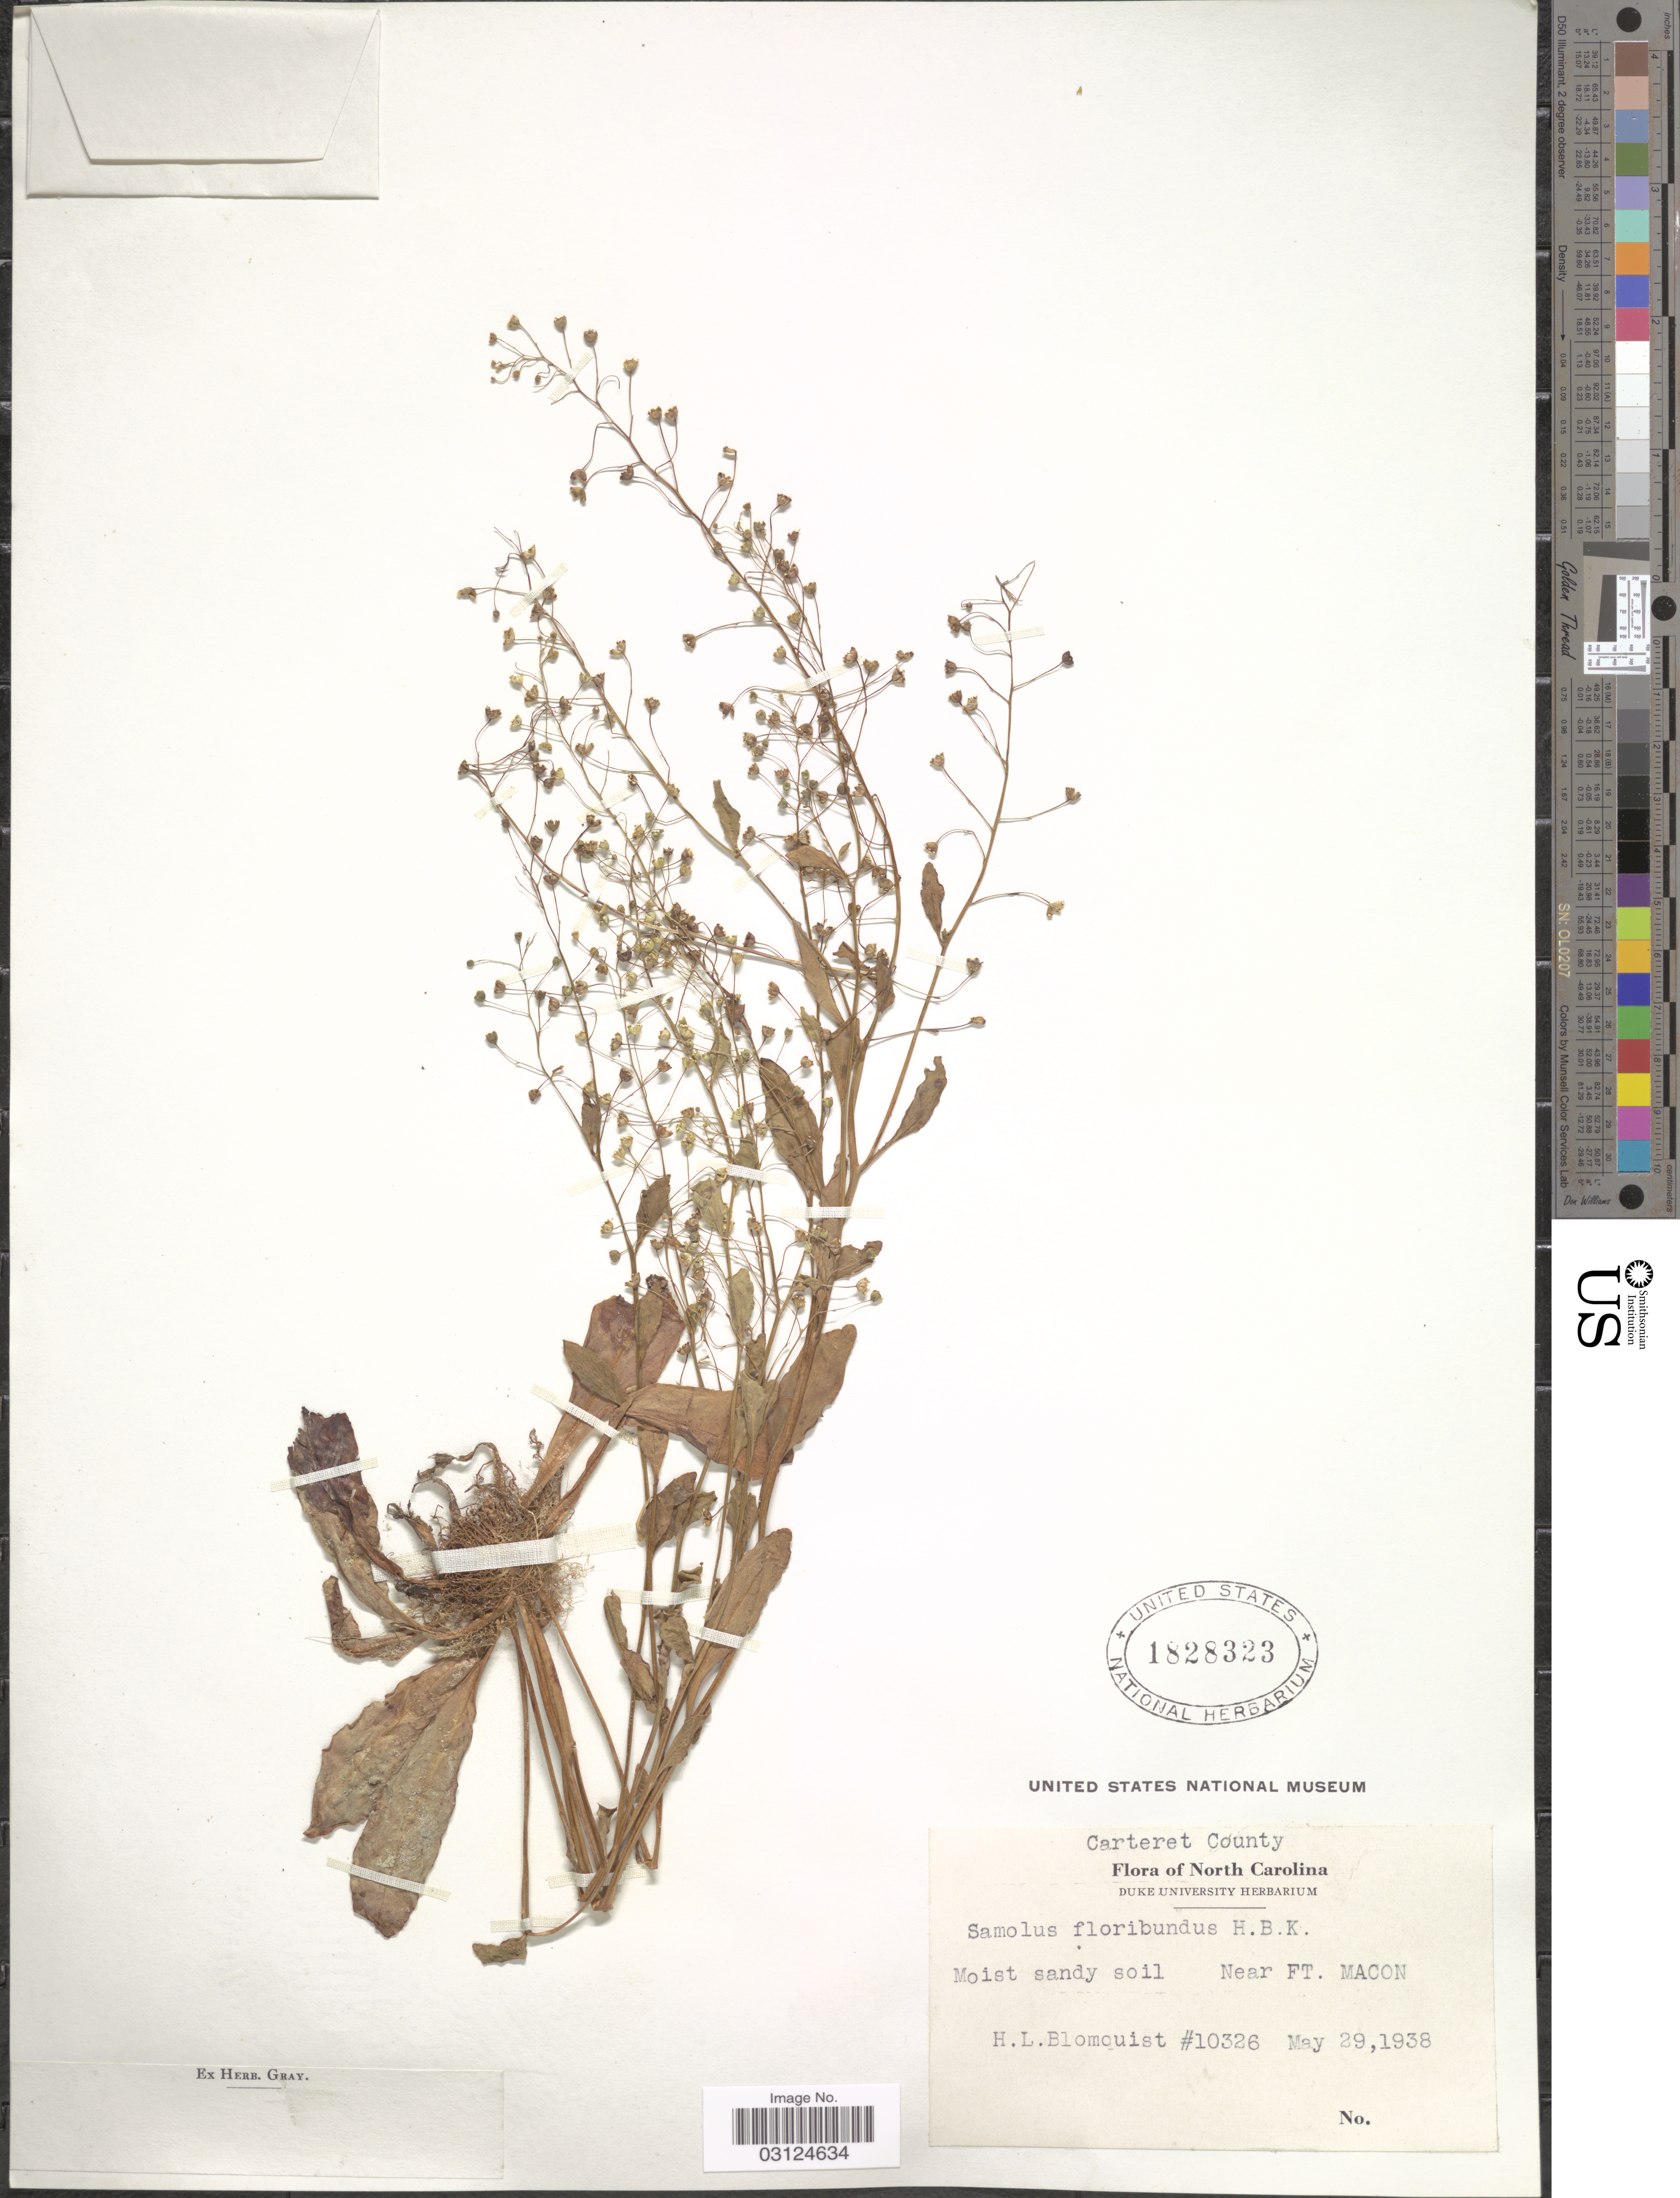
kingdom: Plantae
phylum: Tracheophyta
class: Magnoliopsida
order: Ericales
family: Primulaceae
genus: Samolus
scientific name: Samolus parviflorus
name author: Raf.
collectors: H. Blomquist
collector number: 10326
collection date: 1938-05-29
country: United States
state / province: North Carolina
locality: Carteret County. Near Ft. Macon.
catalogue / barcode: US 1828323